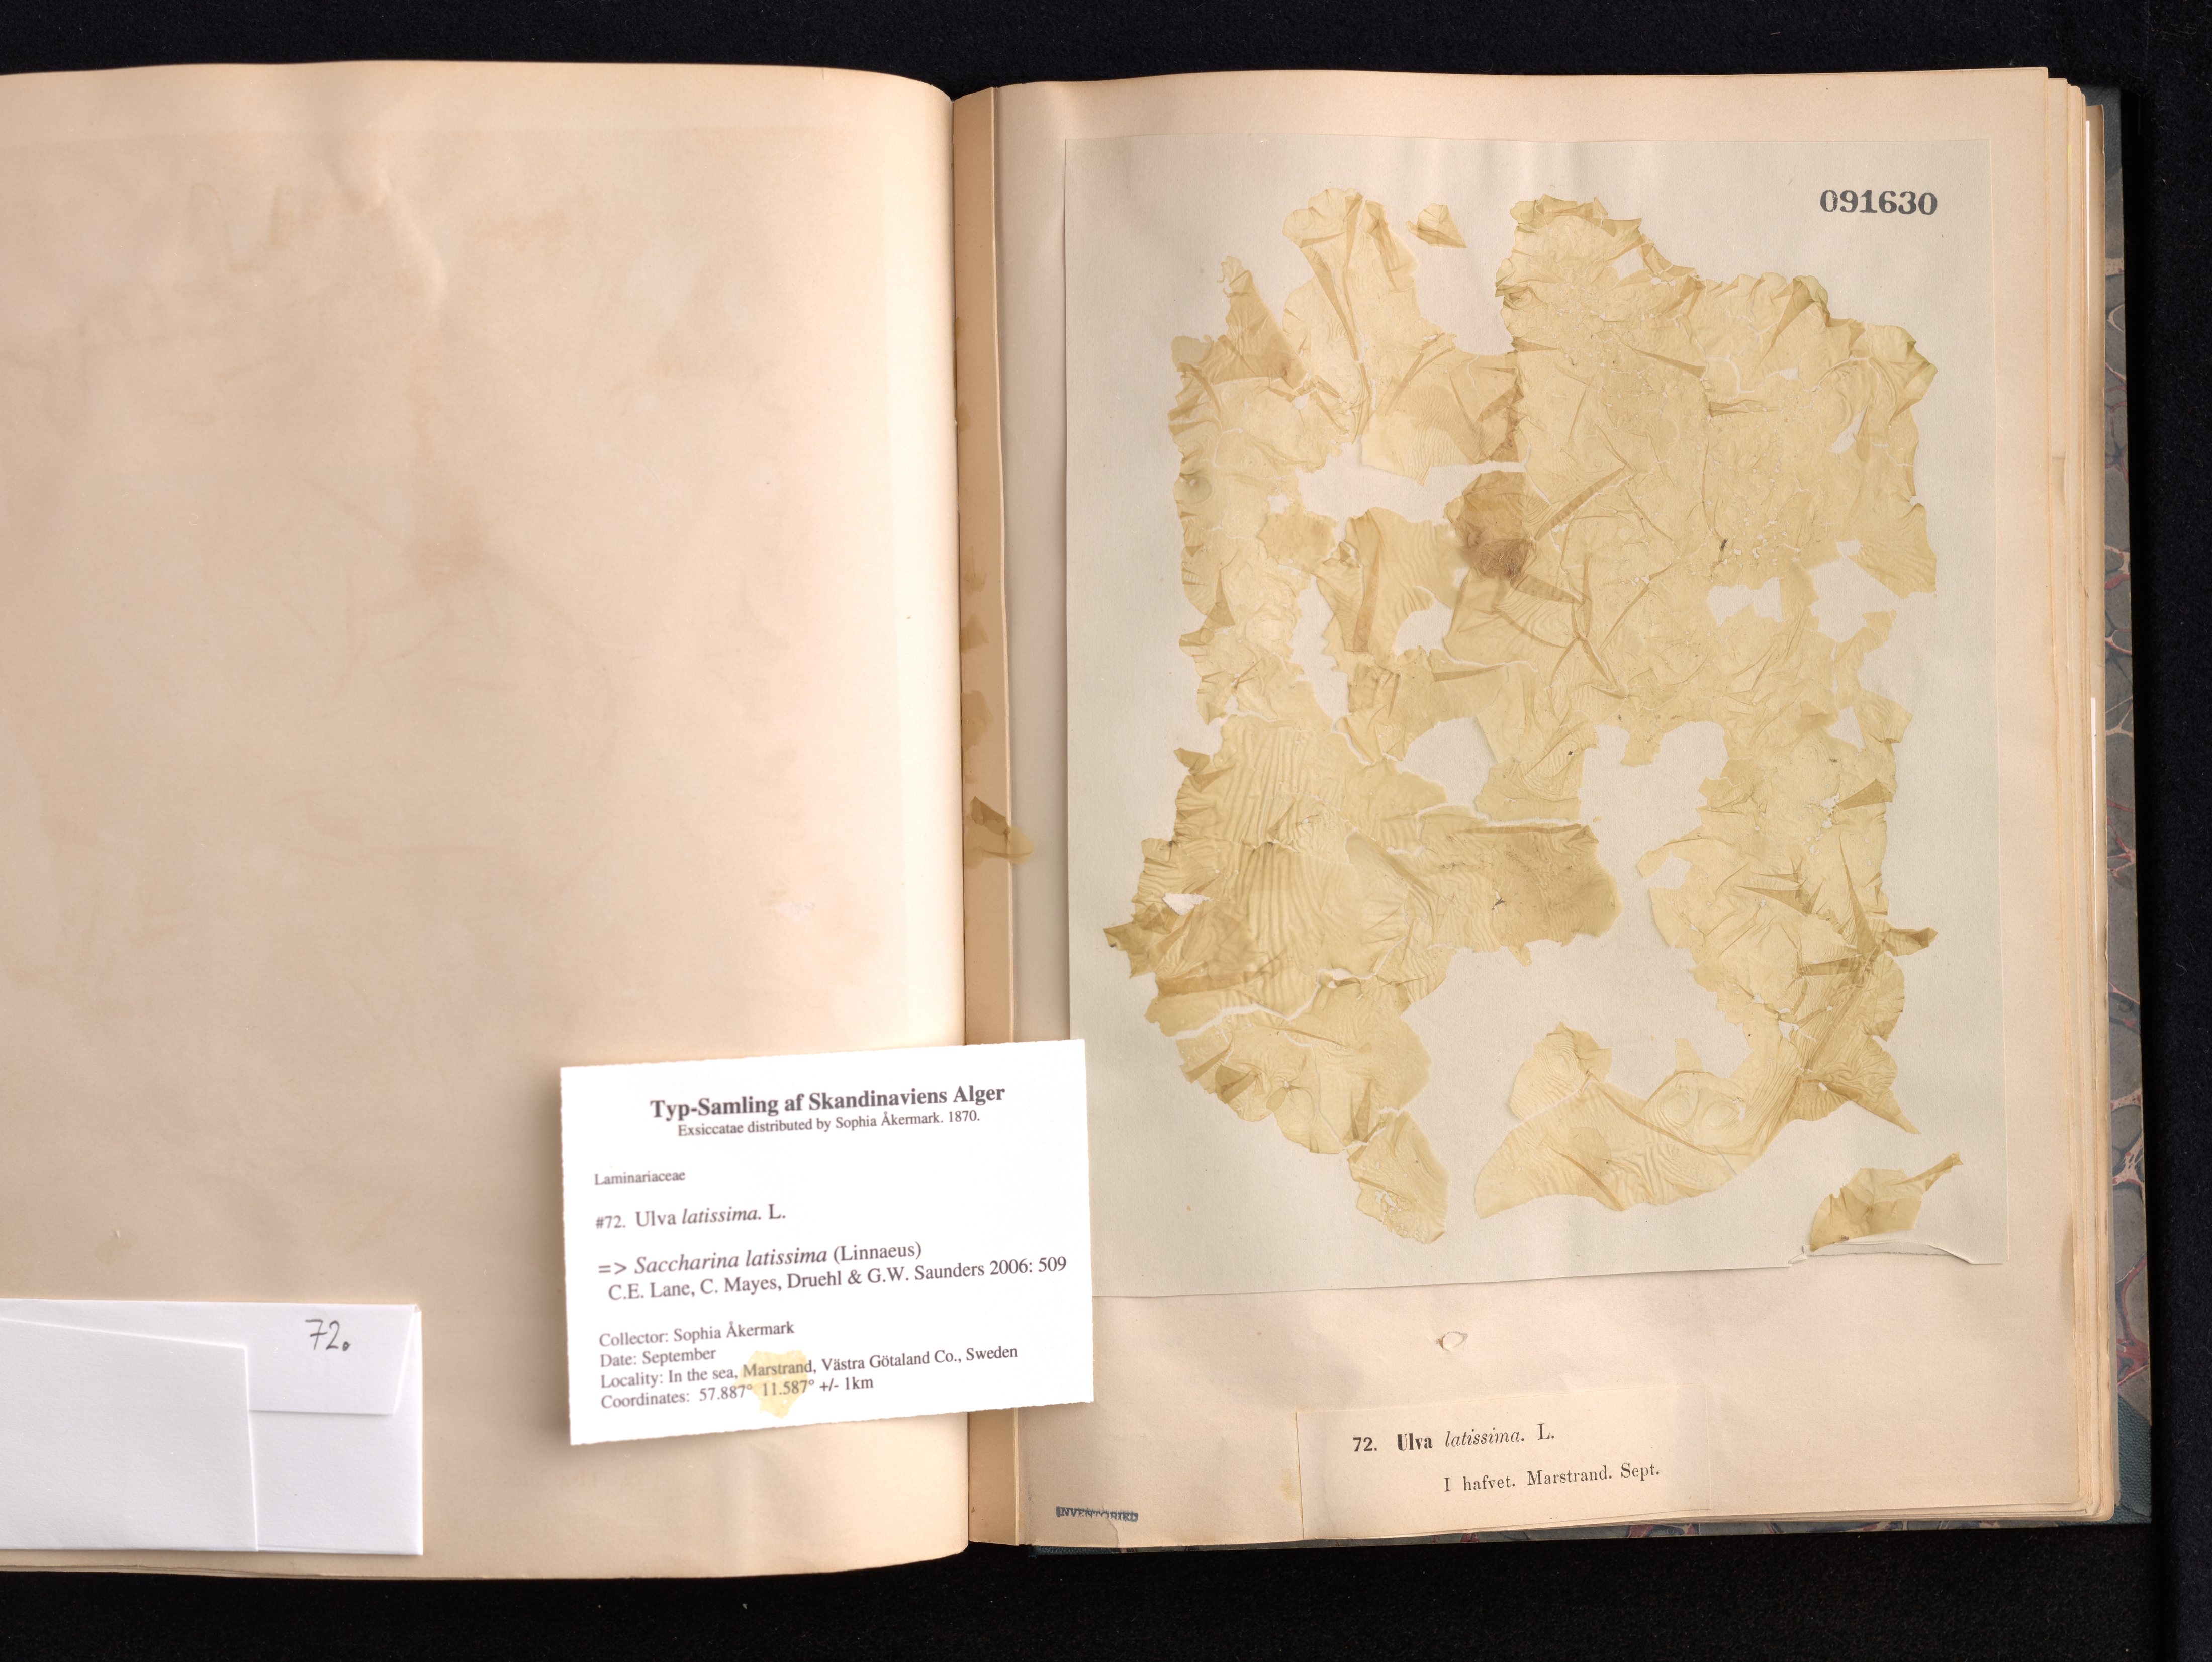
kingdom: Chromista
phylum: Ochrophyta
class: Phaeophyceae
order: Laminariales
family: Laminariaceae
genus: Saccharina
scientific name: Saccharina latissima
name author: C.E. Lane et al.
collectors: S. Akermark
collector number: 72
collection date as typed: Sep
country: Sweden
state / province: Västra Götaland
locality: Marstrand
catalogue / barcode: US 91630